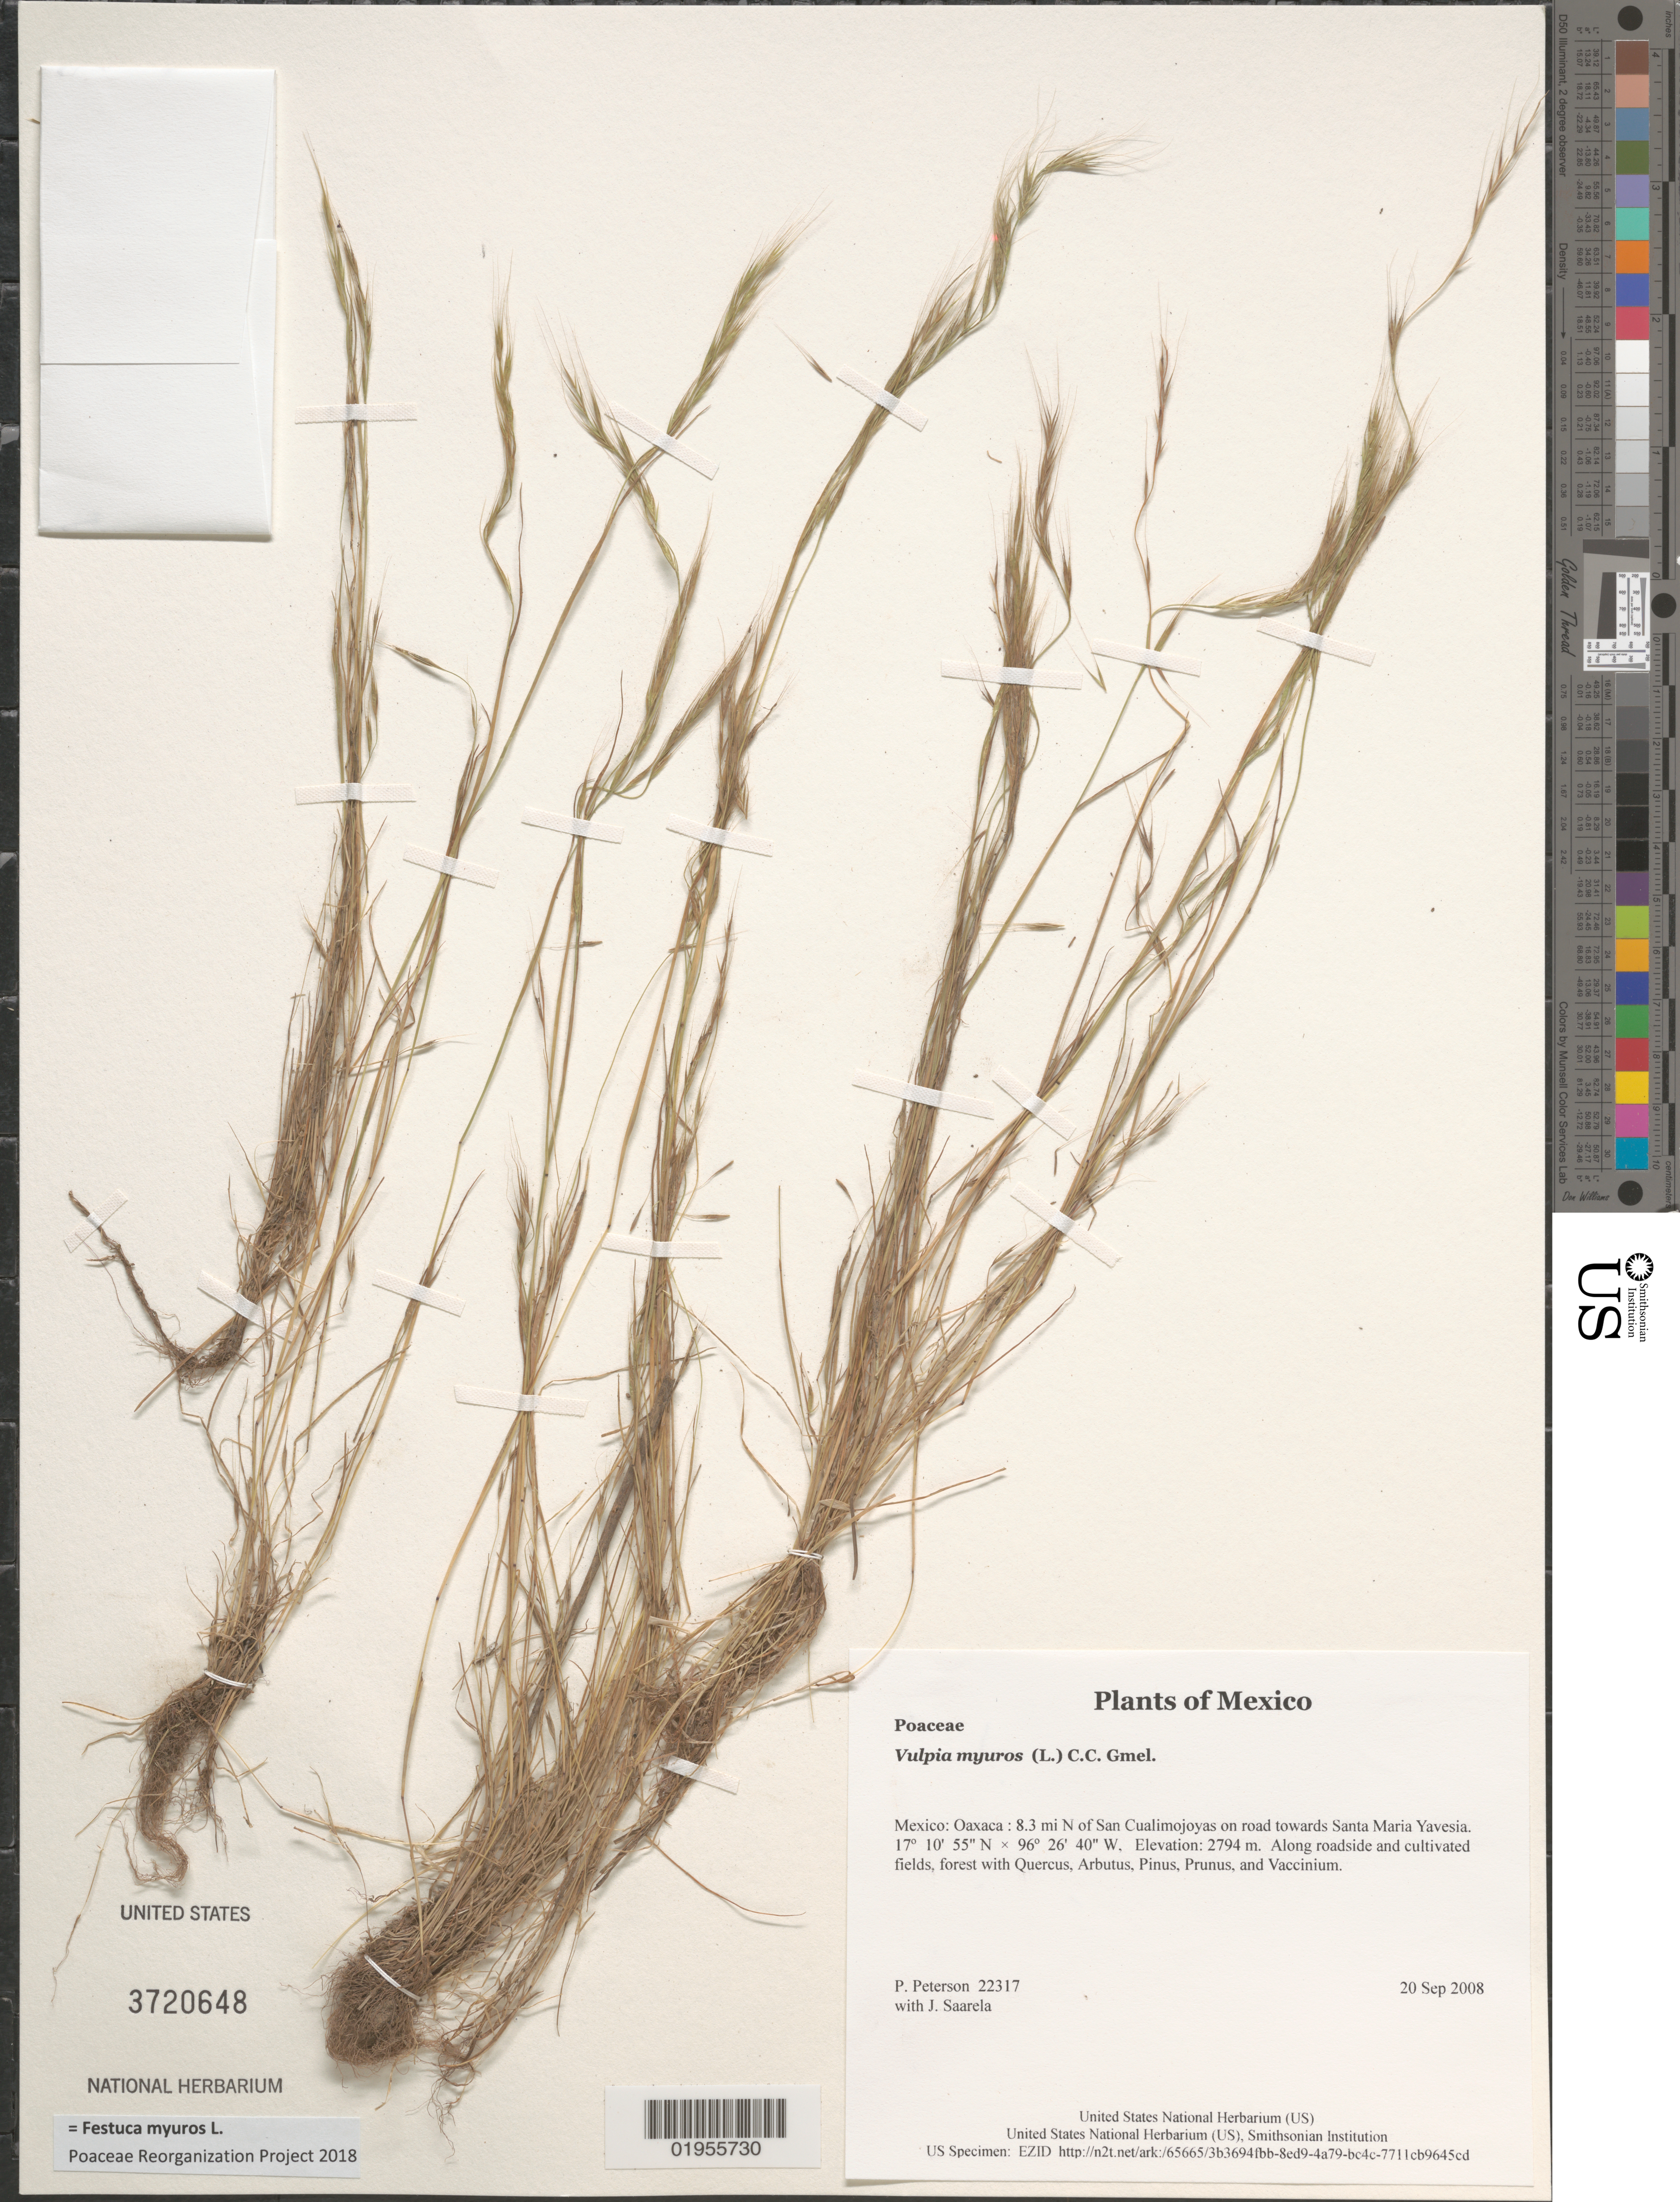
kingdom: Plantae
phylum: Tracheophyta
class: Liliopsida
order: Poales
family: Poaceae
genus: Festuca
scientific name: Festuca myuros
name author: L.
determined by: Poaceae Reorganization Project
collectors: P. M. Peterson & J. Saarela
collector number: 22317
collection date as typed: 20 Sep 2008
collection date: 2008-09-20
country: Mexico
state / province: Oaxaca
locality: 8.3 mi N of San Cualimojoyas on road towards Santa Maria Yavesia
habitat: Along roadside and cultivated fields, forest with Quercus, Arbutus, Pinus, Prunus, and Vaccinium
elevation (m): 2794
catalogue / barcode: US 3720648